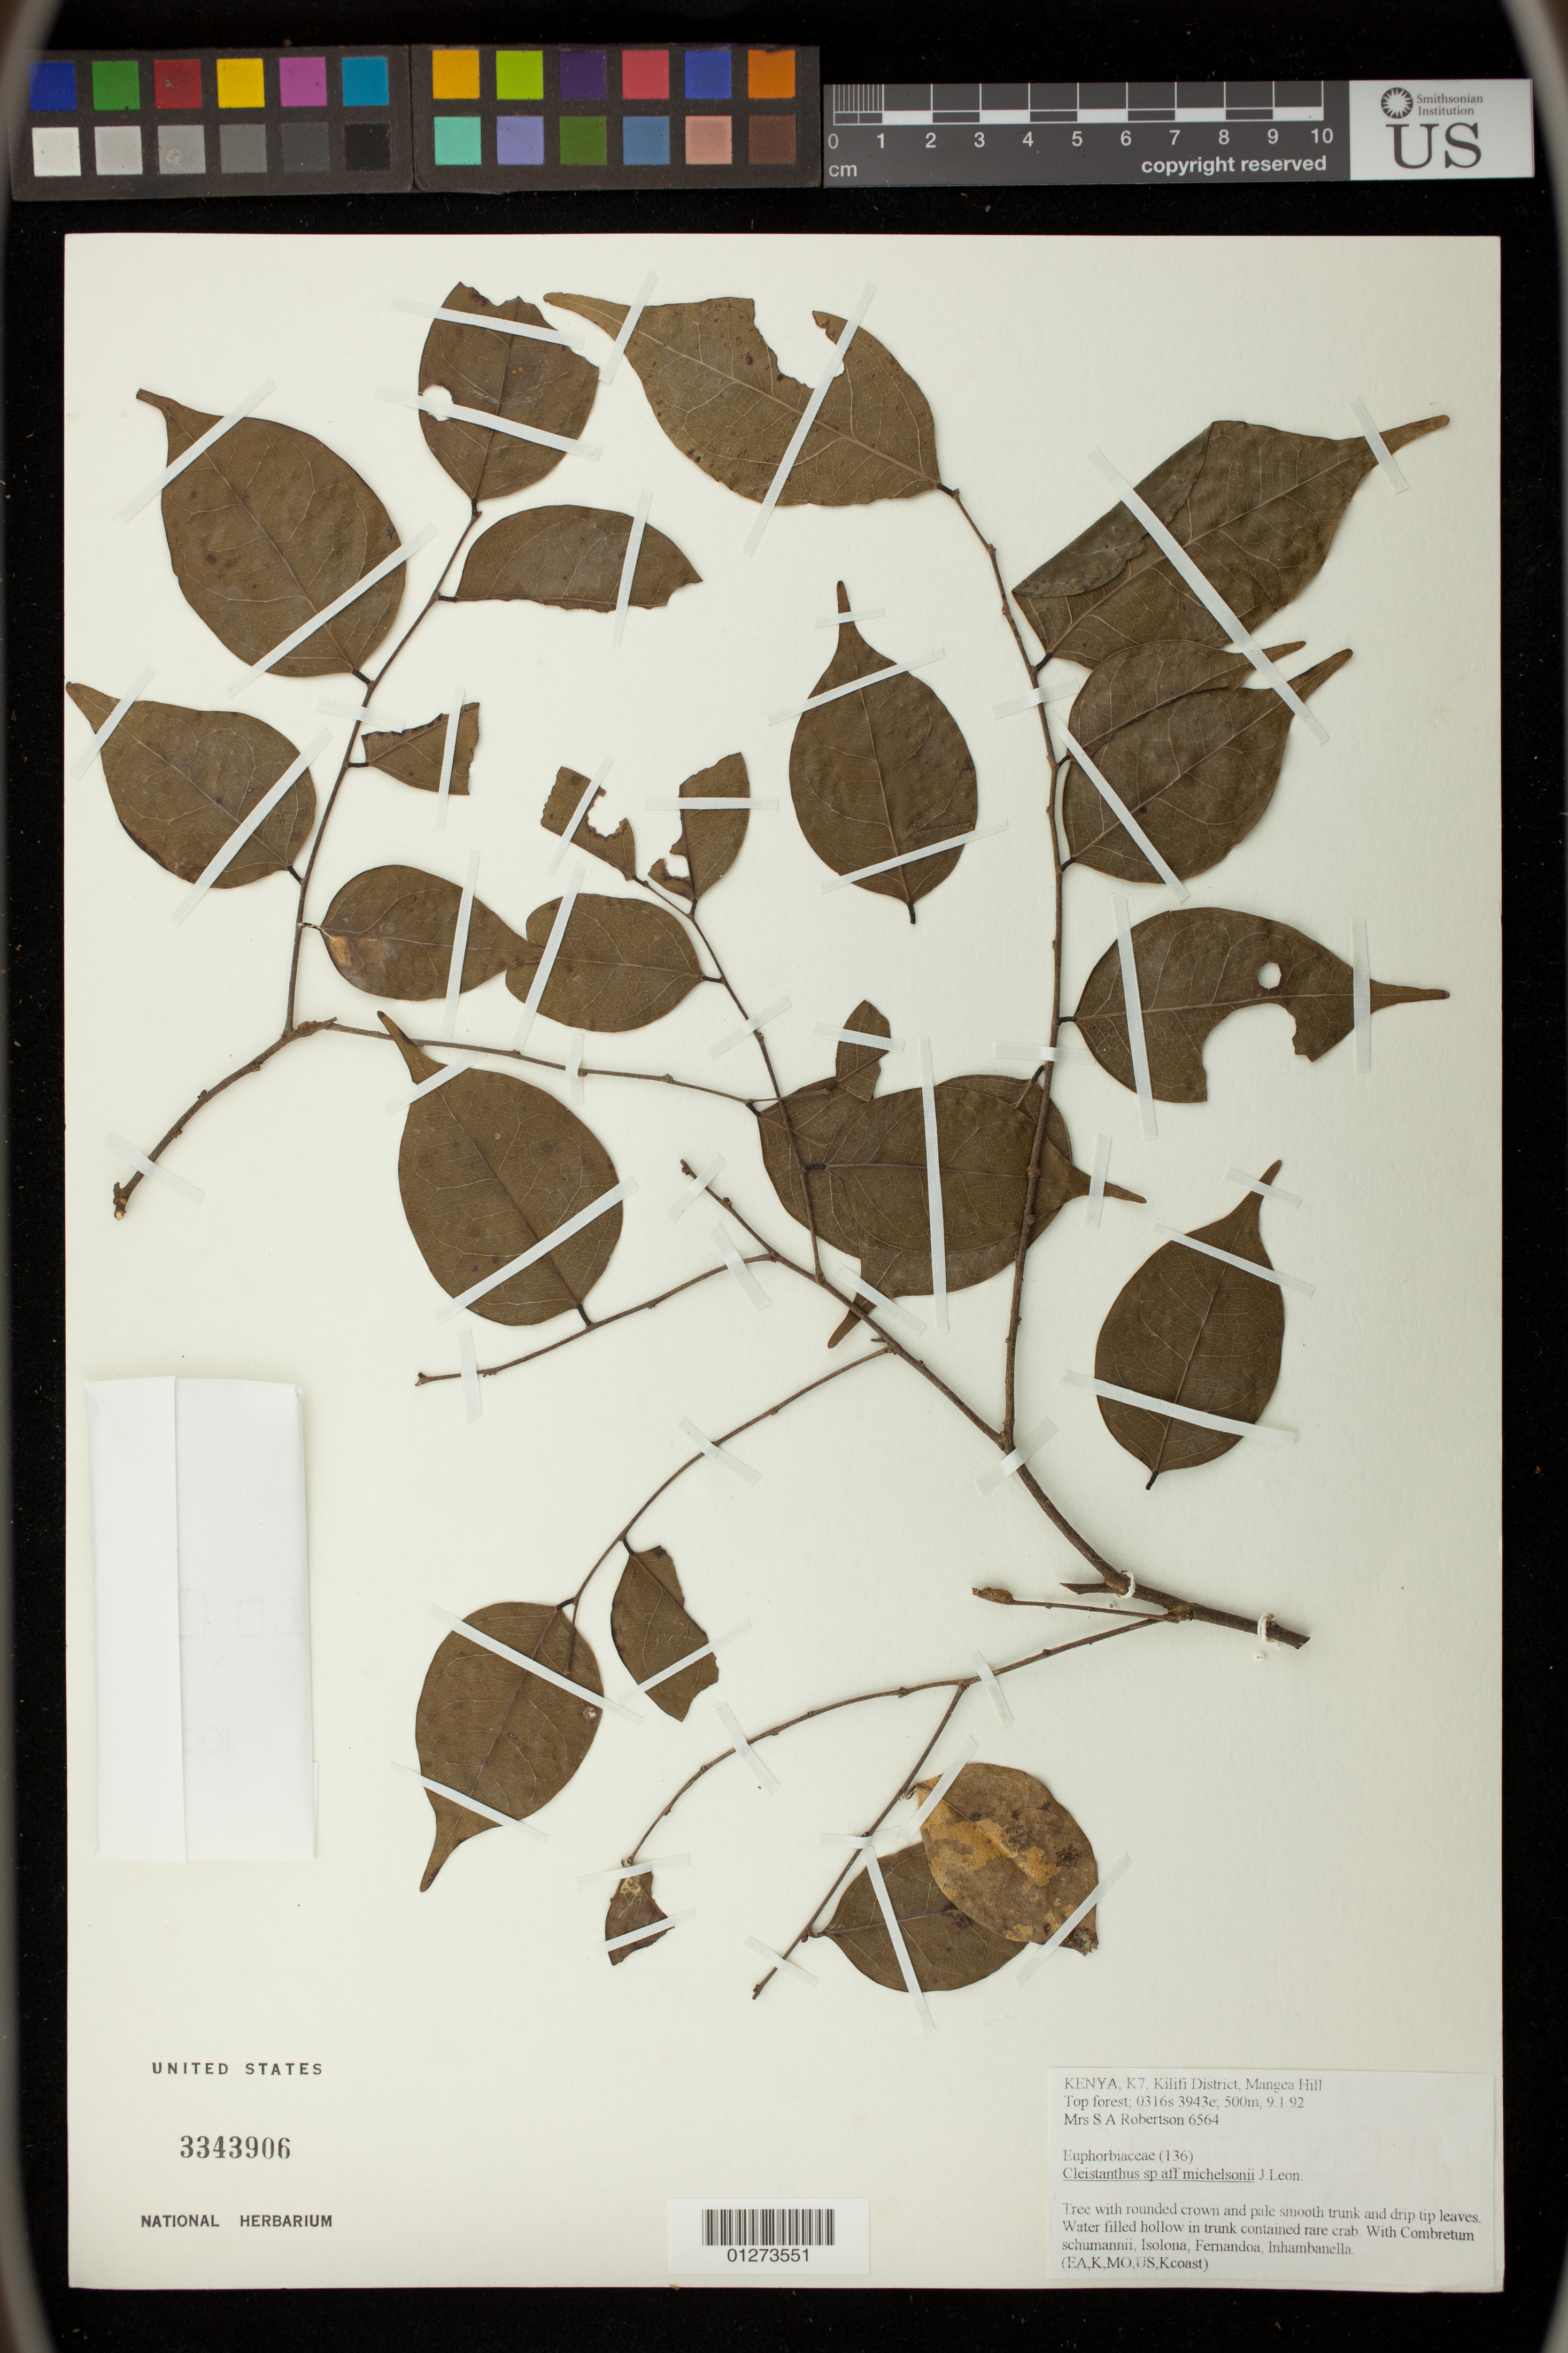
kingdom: Plantae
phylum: Tracheophyta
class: Magnoliopsida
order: Malpighiales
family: Phyllanthaceae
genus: Cleistanthus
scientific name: Cleistanthus michelsonii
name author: J. Léonard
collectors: Mrs. S. A. Robertson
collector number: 6564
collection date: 1992-01-09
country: Kenya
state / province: Kilifi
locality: Mangea Hill Top forest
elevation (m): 500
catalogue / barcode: US 3343906